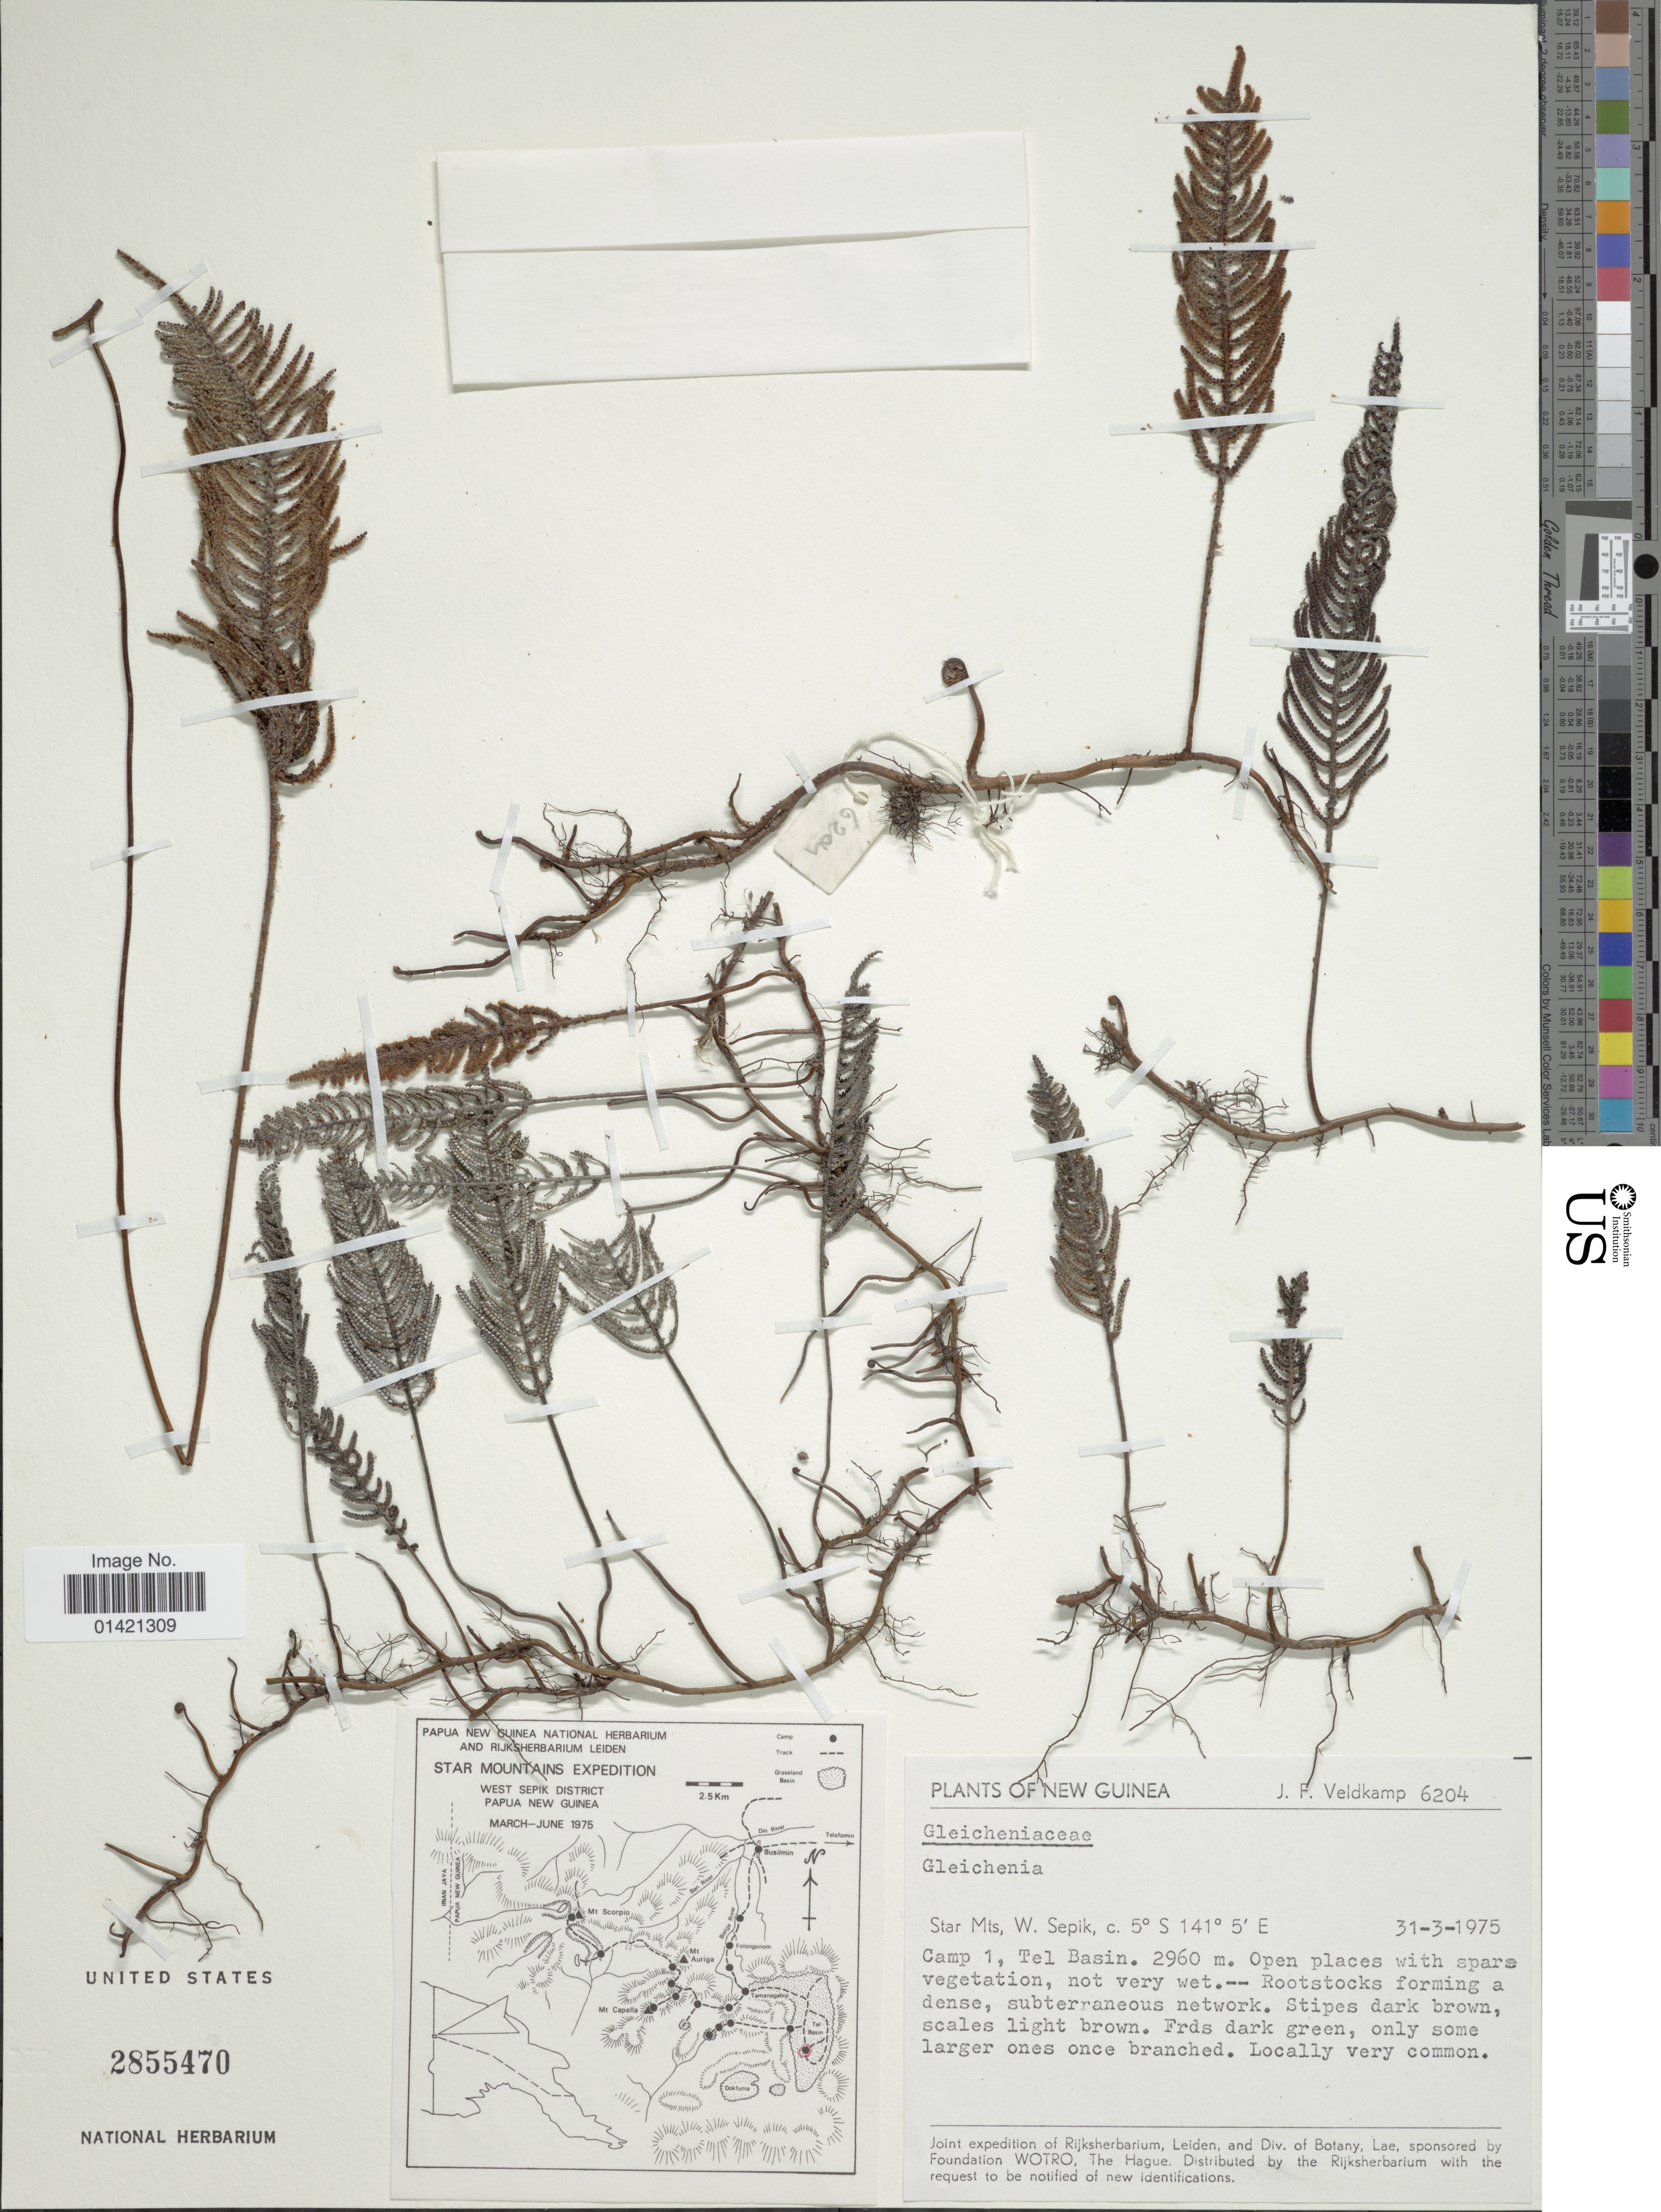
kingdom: Plantae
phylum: Tracheophyta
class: Polypodiopsida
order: Gleicheniales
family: Gleicheniaceae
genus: Gleichenia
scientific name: Gleichenia vulcanica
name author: Blume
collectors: J. F. Veldkamp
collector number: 6204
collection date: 1975-03-31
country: Papua New Guinea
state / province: Sandaun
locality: Star Mountains. New Guinea. W. Sepik. Camp 1, Tel Basin. New Guinea.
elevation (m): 2960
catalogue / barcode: US 2855470